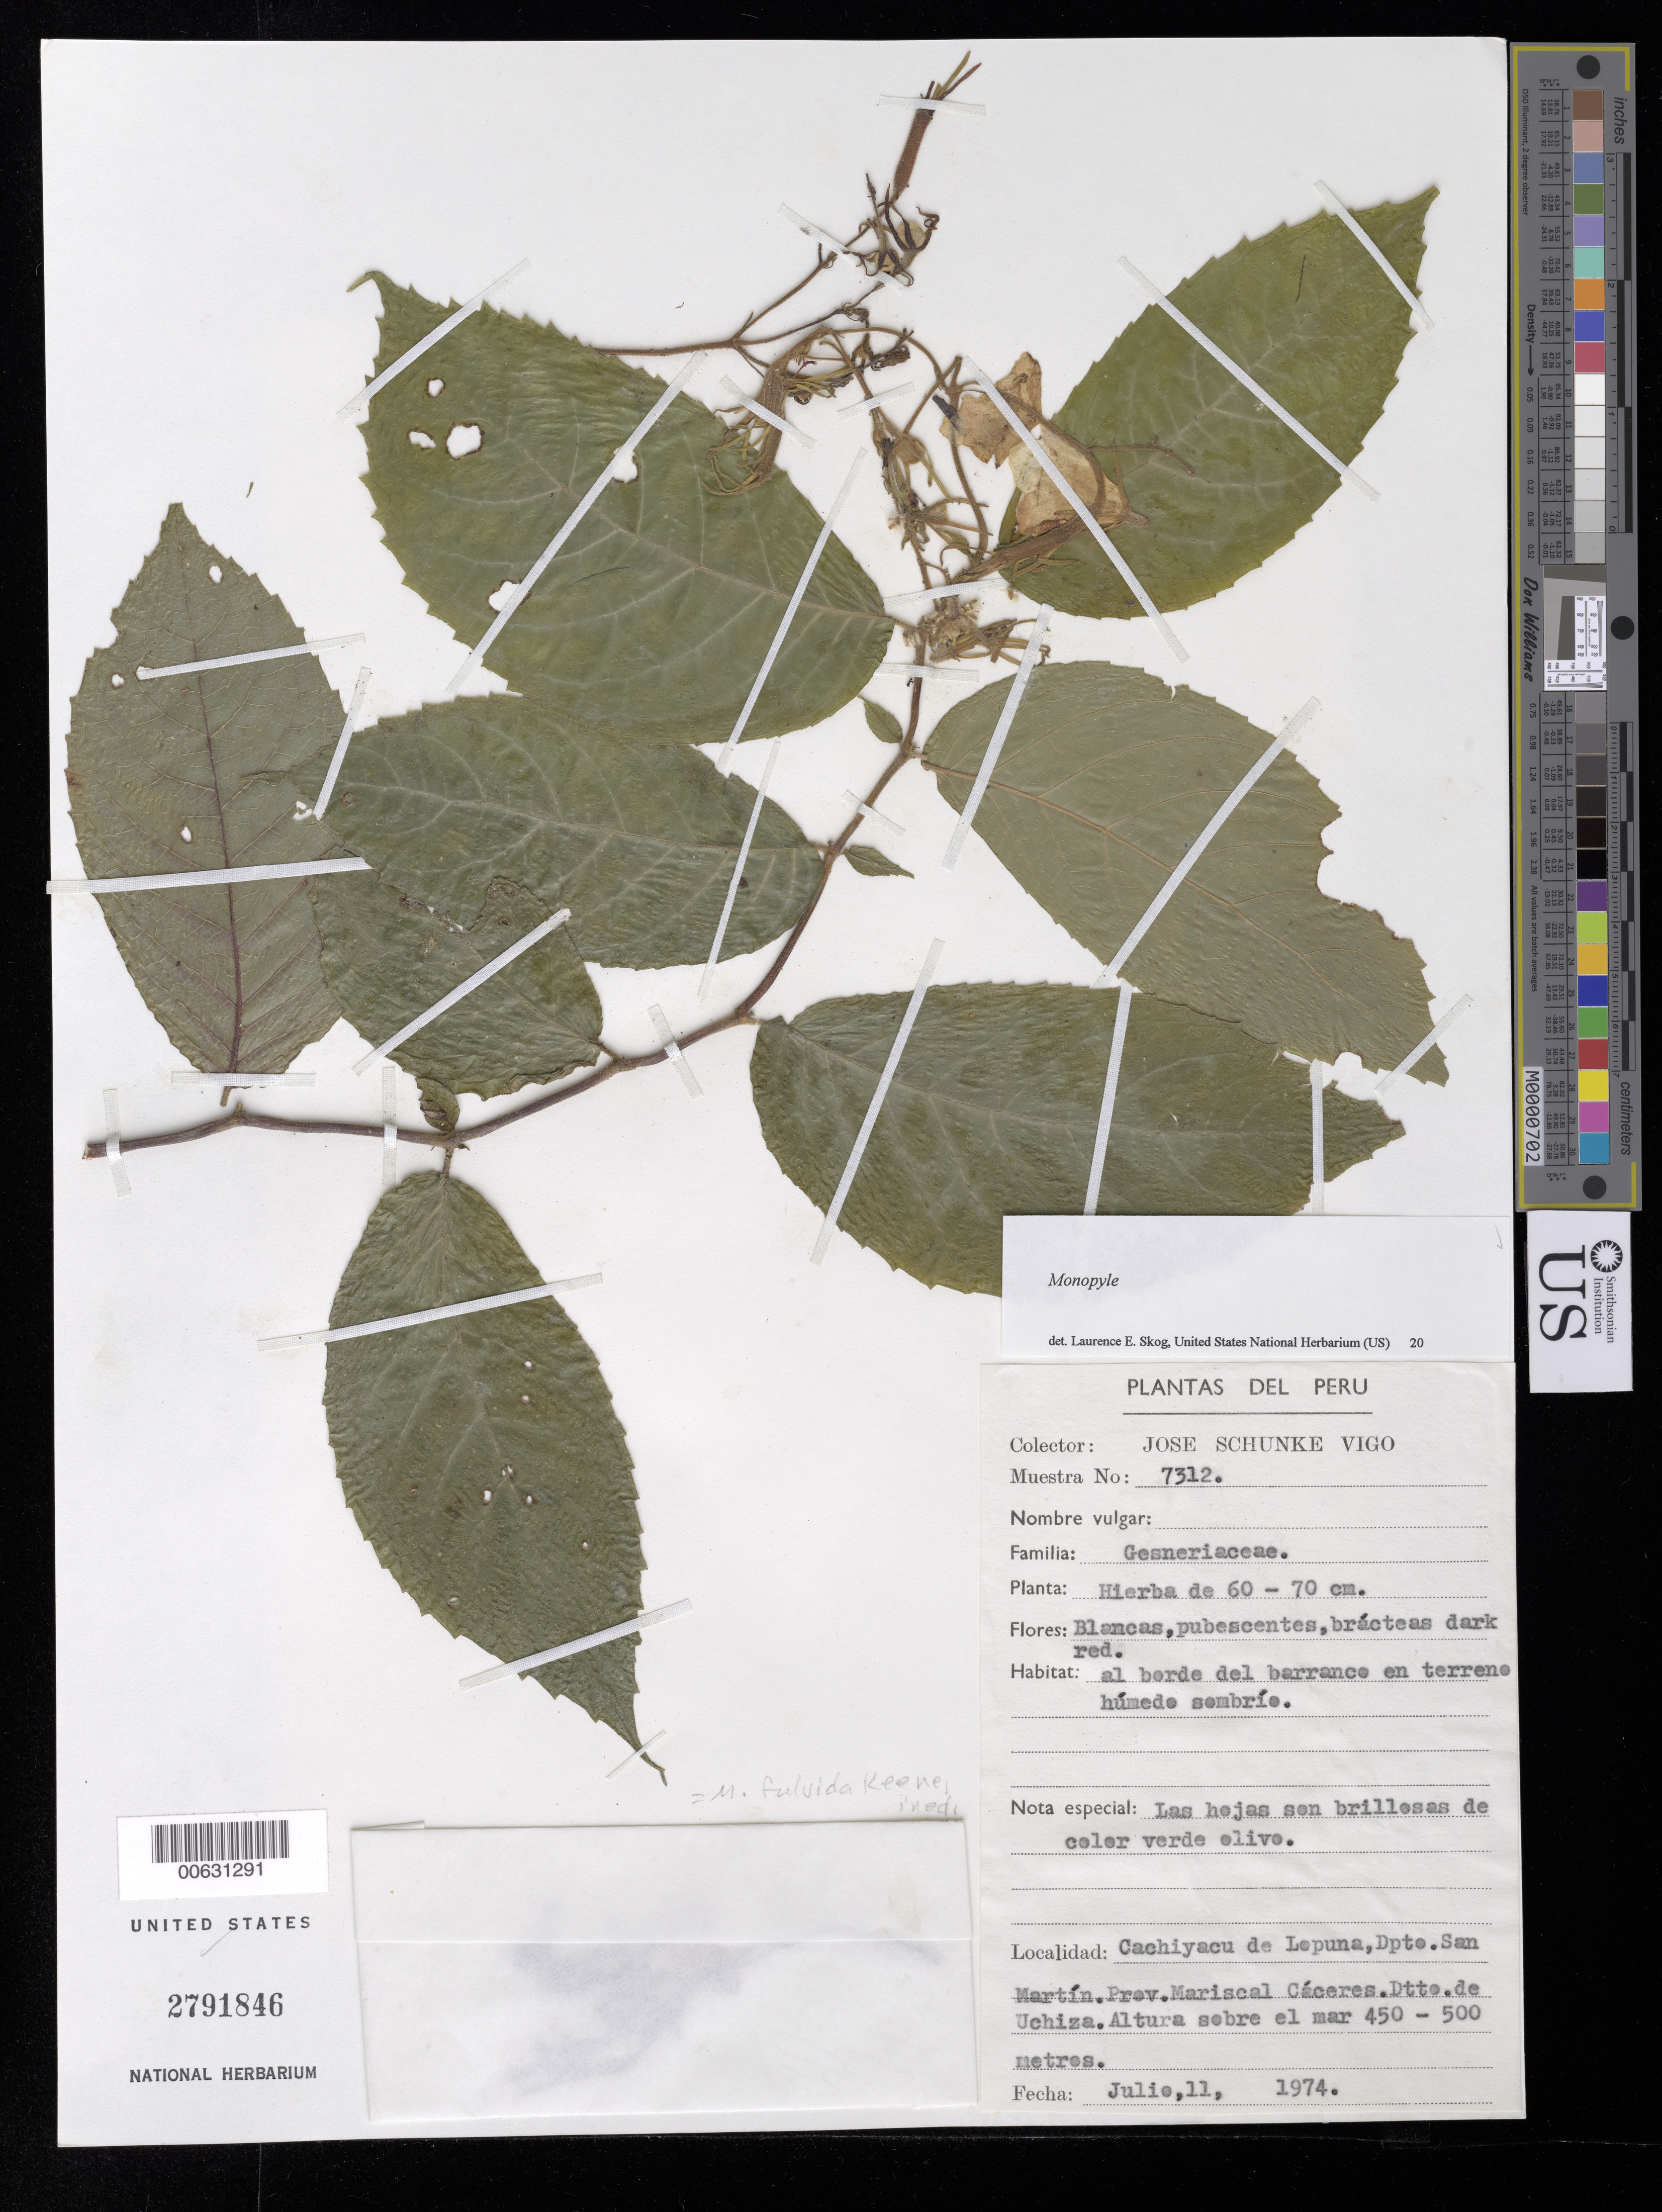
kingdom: Plantae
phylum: Tracheophyta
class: Magnoliopsida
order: Lamiales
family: Gesneriaceae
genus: Monopyle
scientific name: Monopyle sp.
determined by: Skog, Laurence E.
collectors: J. Schunke Vigo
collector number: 7312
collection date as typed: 11 Jul 1974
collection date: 1974-07-11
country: Peru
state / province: San Martín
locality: Prov. Mariscal Cáceres, Dtto. Uchiza, Cachiyacu de Lopuna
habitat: Al borde del barranco en terreno húmedo sombrío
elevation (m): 450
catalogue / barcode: US 2791846